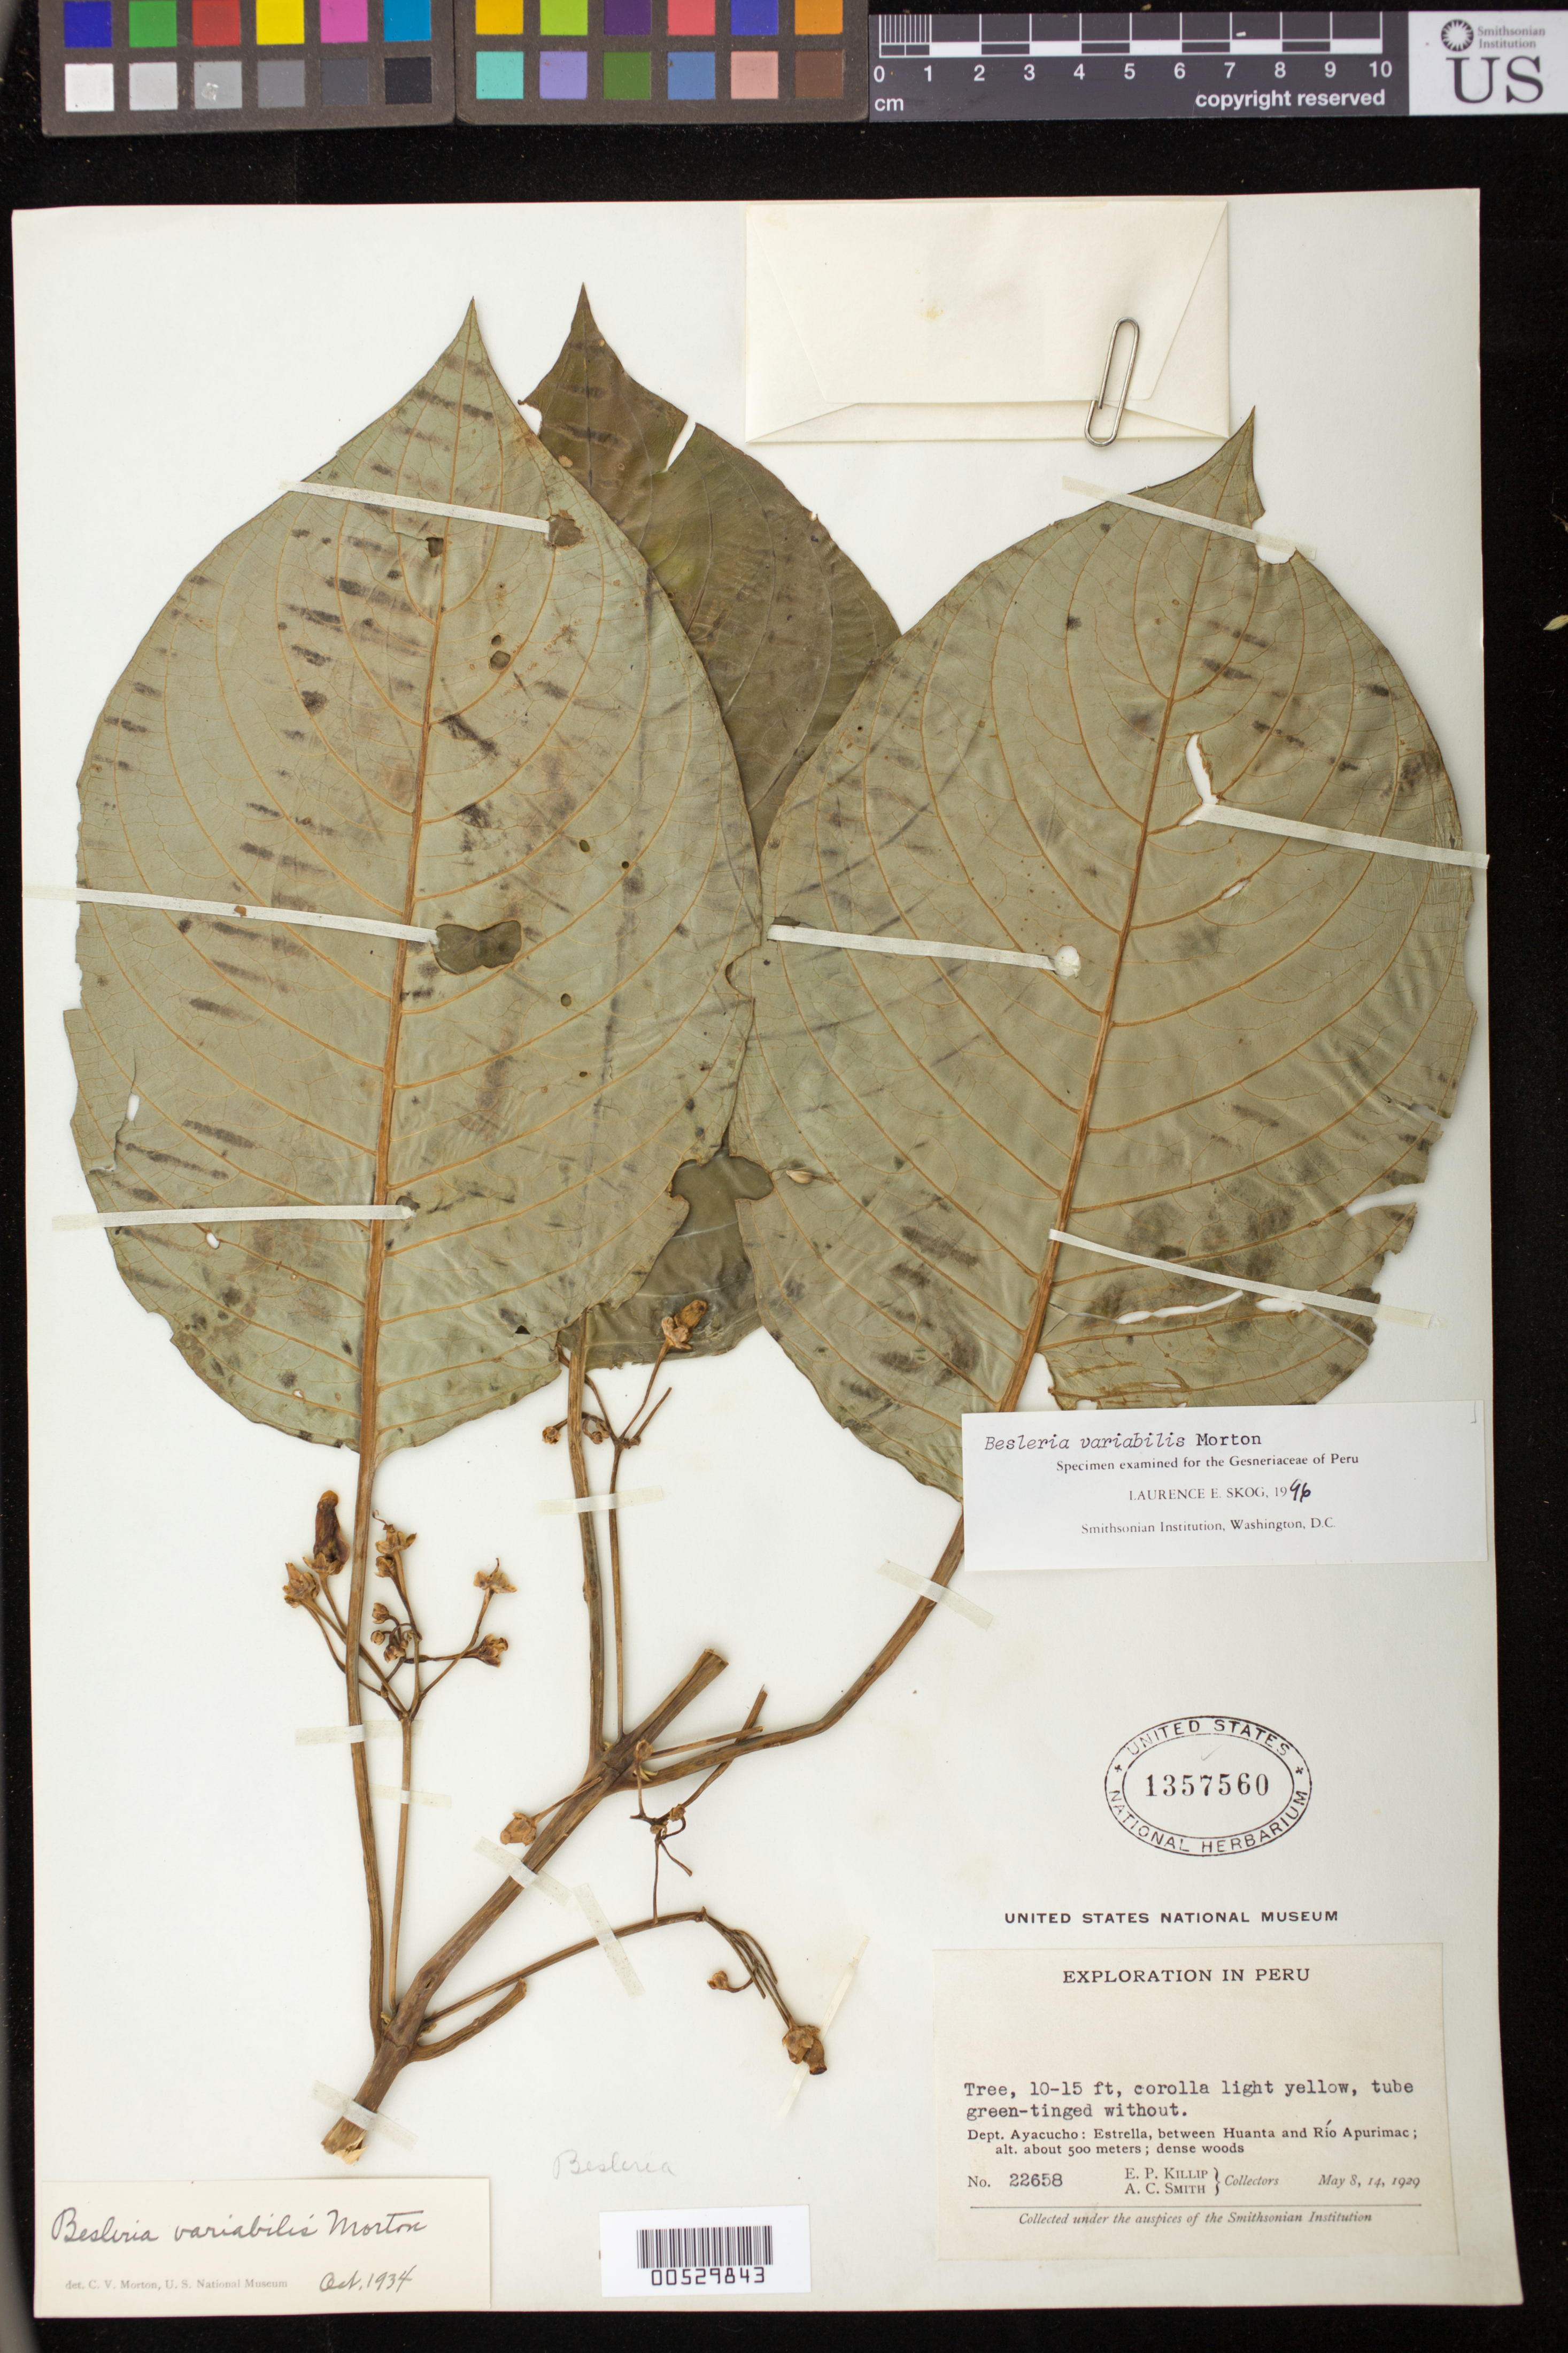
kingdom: Plantae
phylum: Tracheophyta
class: Magnoliopsida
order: Lamiales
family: Gesneriaceae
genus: Besleria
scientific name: Besleria variabilis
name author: C.V. Morton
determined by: Skog, Laurence E.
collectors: E. P. Killip & A. C. Smith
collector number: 22658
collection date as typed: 8-14 May 1929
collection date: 1929-05-08/1929-05-14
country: Peru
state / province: Ayacucho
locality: Estrella, between Huanta and Río Apurimac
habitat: Dense woods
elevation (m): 500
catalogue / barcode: US 1357560